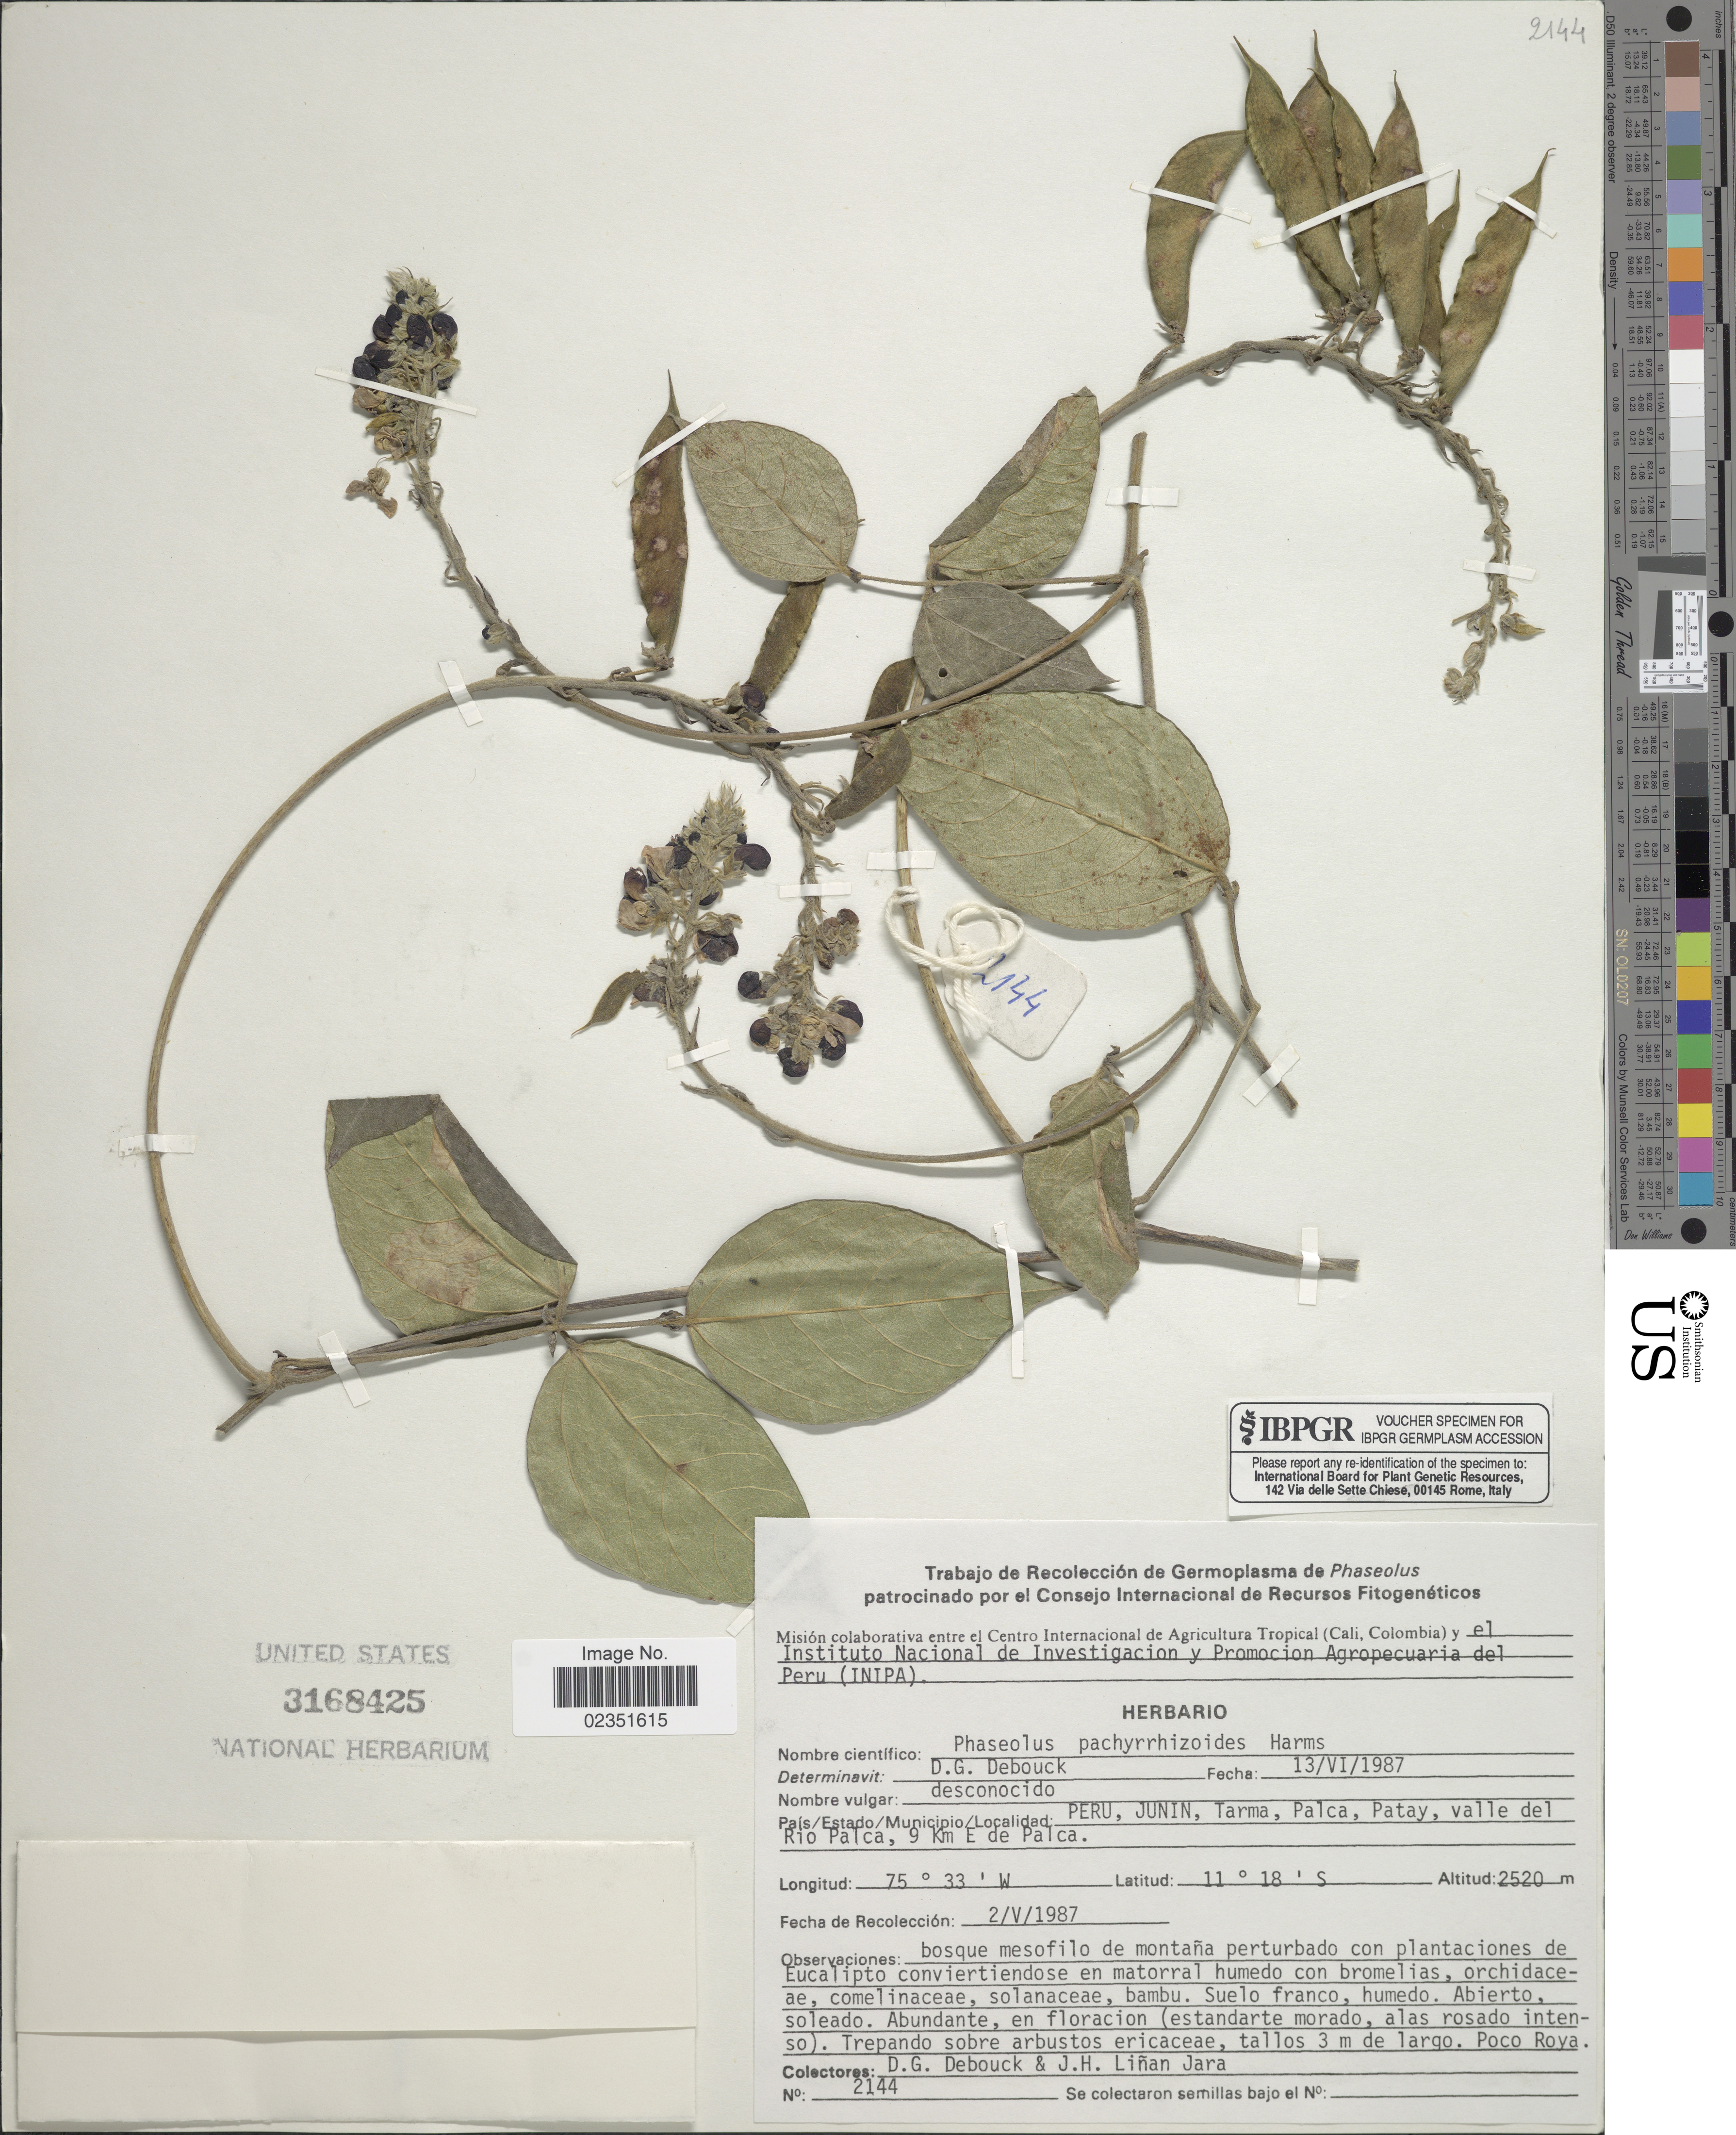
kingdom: Plantae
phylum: Tracheophyta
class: Magnoliopsida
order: Fabales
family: Fabaceae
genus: Phaseolus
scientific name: Phaseolus pachyrrhizoides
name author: Harms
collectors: D. Debouck & J. Liñan Jara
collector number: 2144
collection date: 1987-05-02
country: Peru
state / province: Junín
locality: Tarma, Palca, Patay, valle del Rio Palca, 9 km E de Palca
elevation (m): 2520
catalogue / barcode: US 3168425